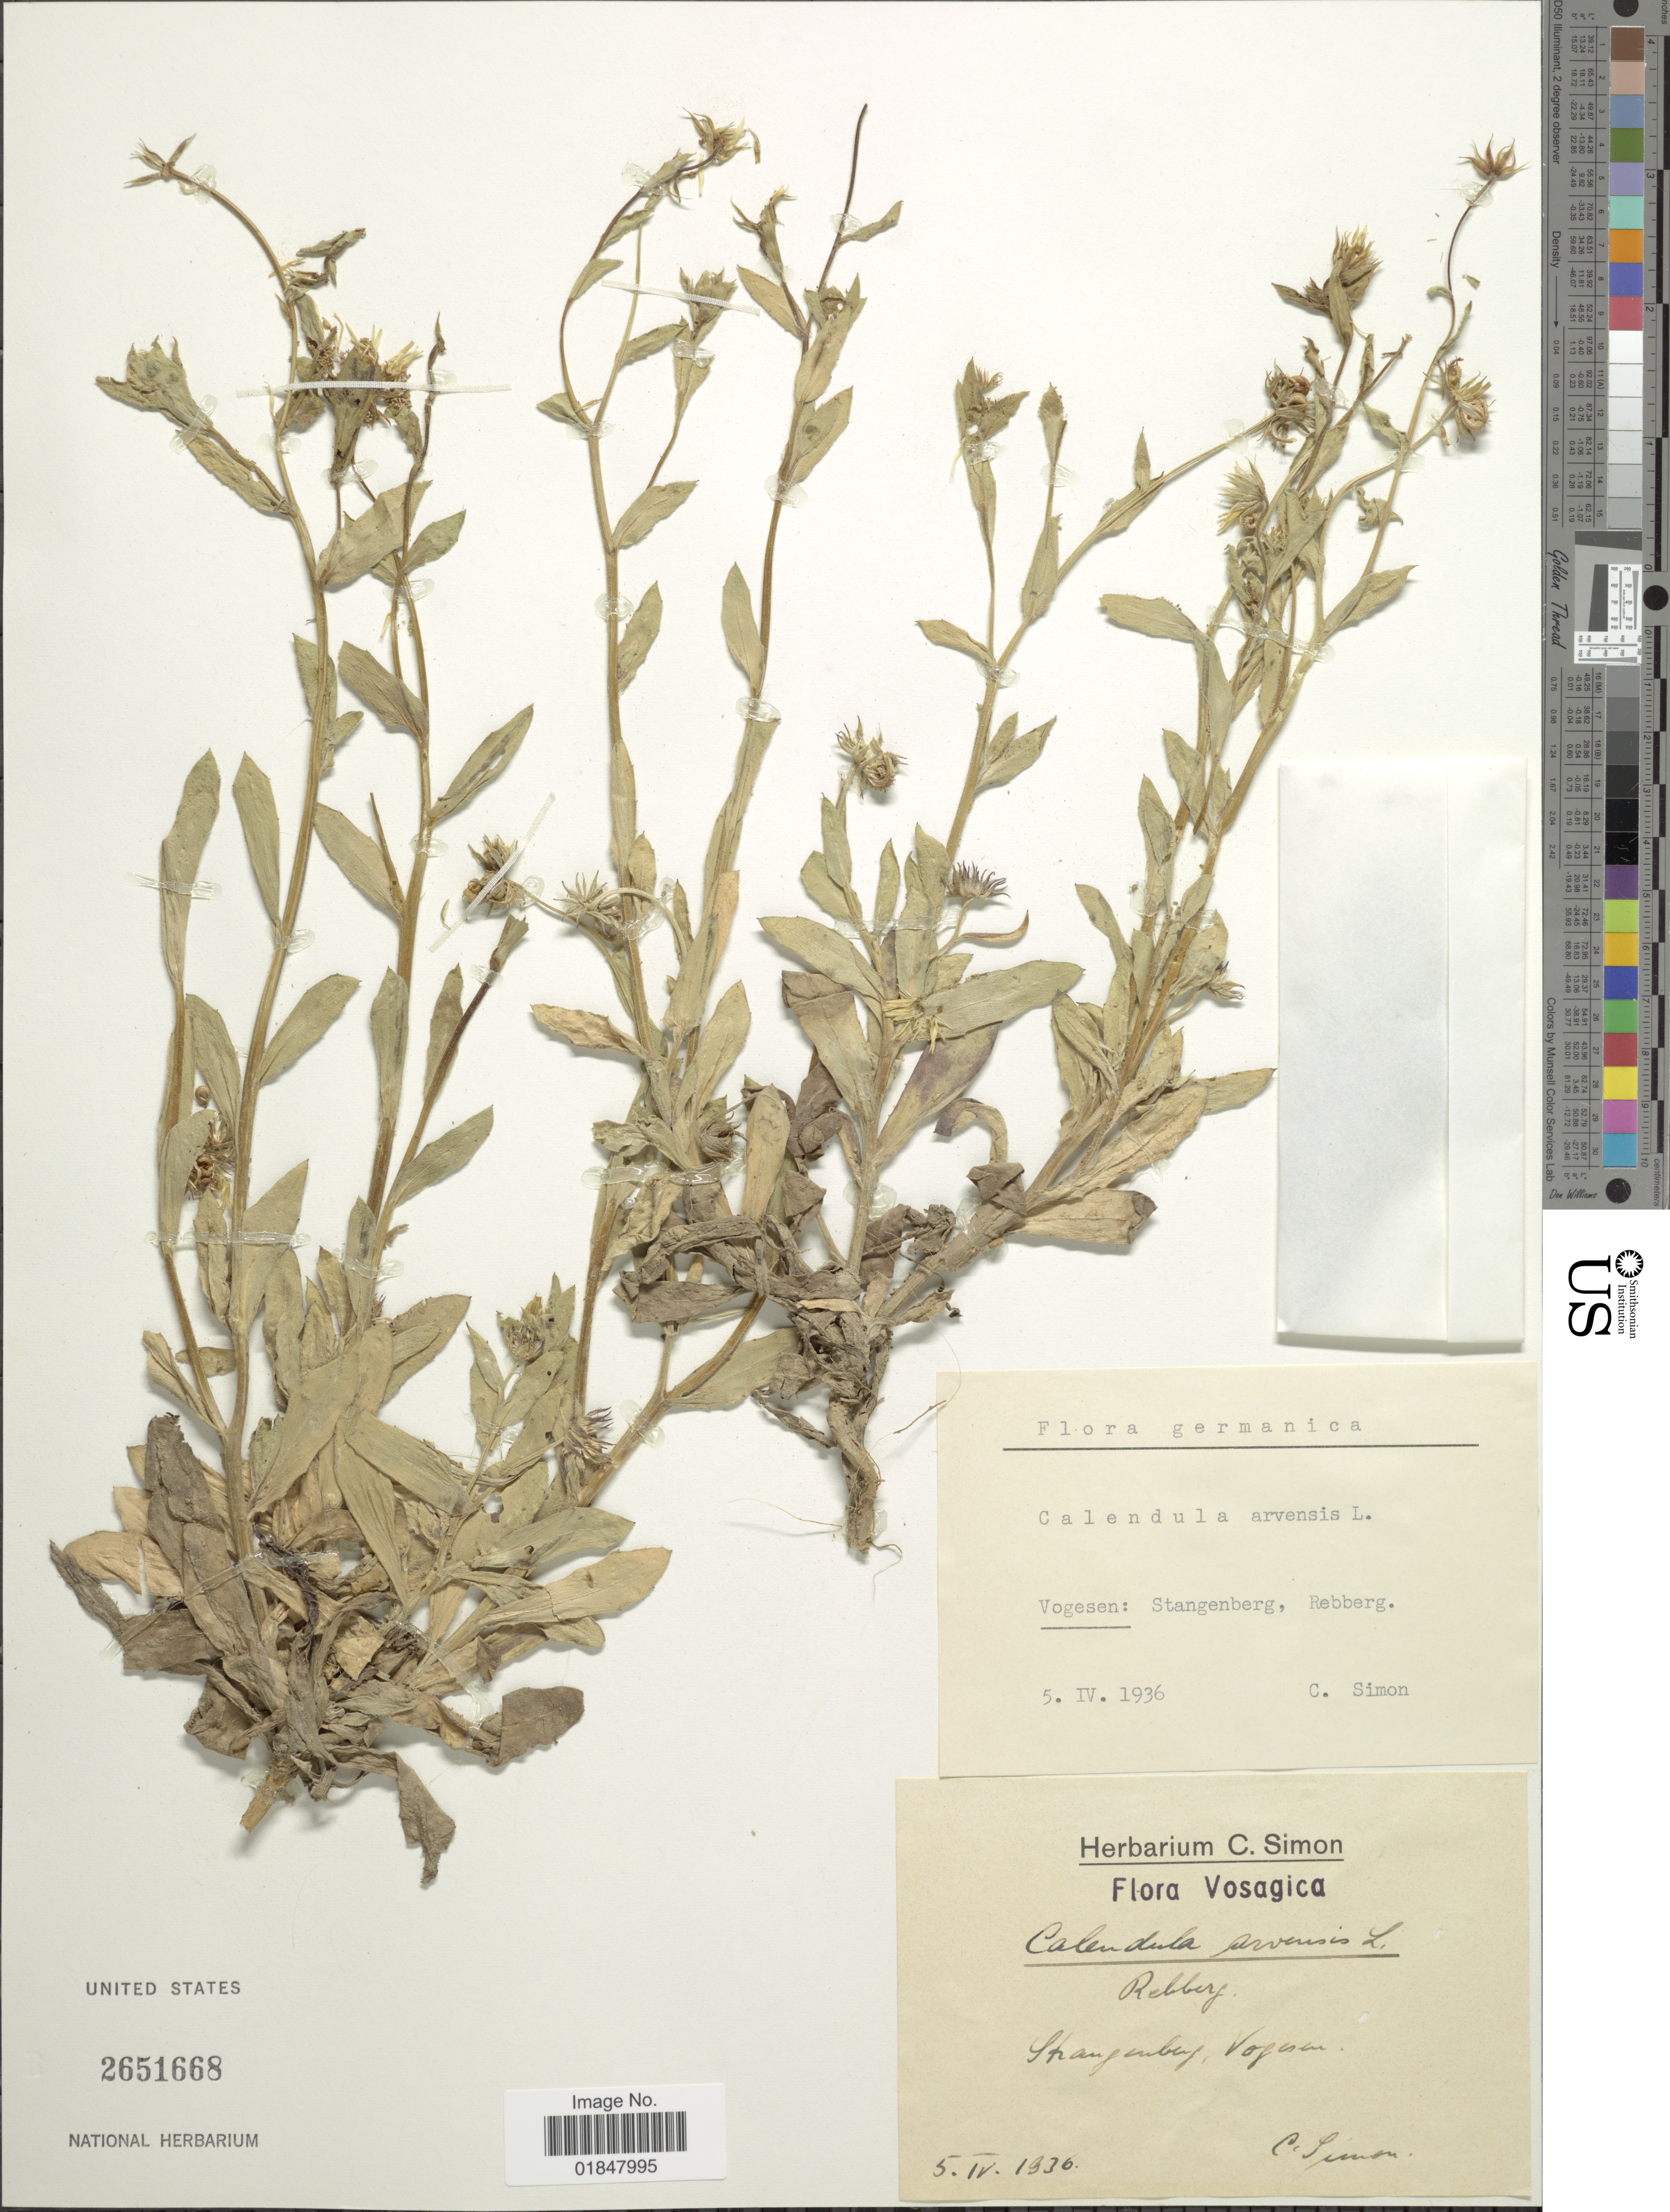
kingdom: Plantae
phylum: Tracheophyta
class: Magnoliopsida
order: Asterales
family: Asteraceae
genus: Calendula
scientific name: Calendula arvensis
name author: L.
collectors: C. Simon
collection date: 1936-04-05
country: Germany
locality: Vogesen: Stangenberg, Rebberg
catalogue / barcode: US 2651668